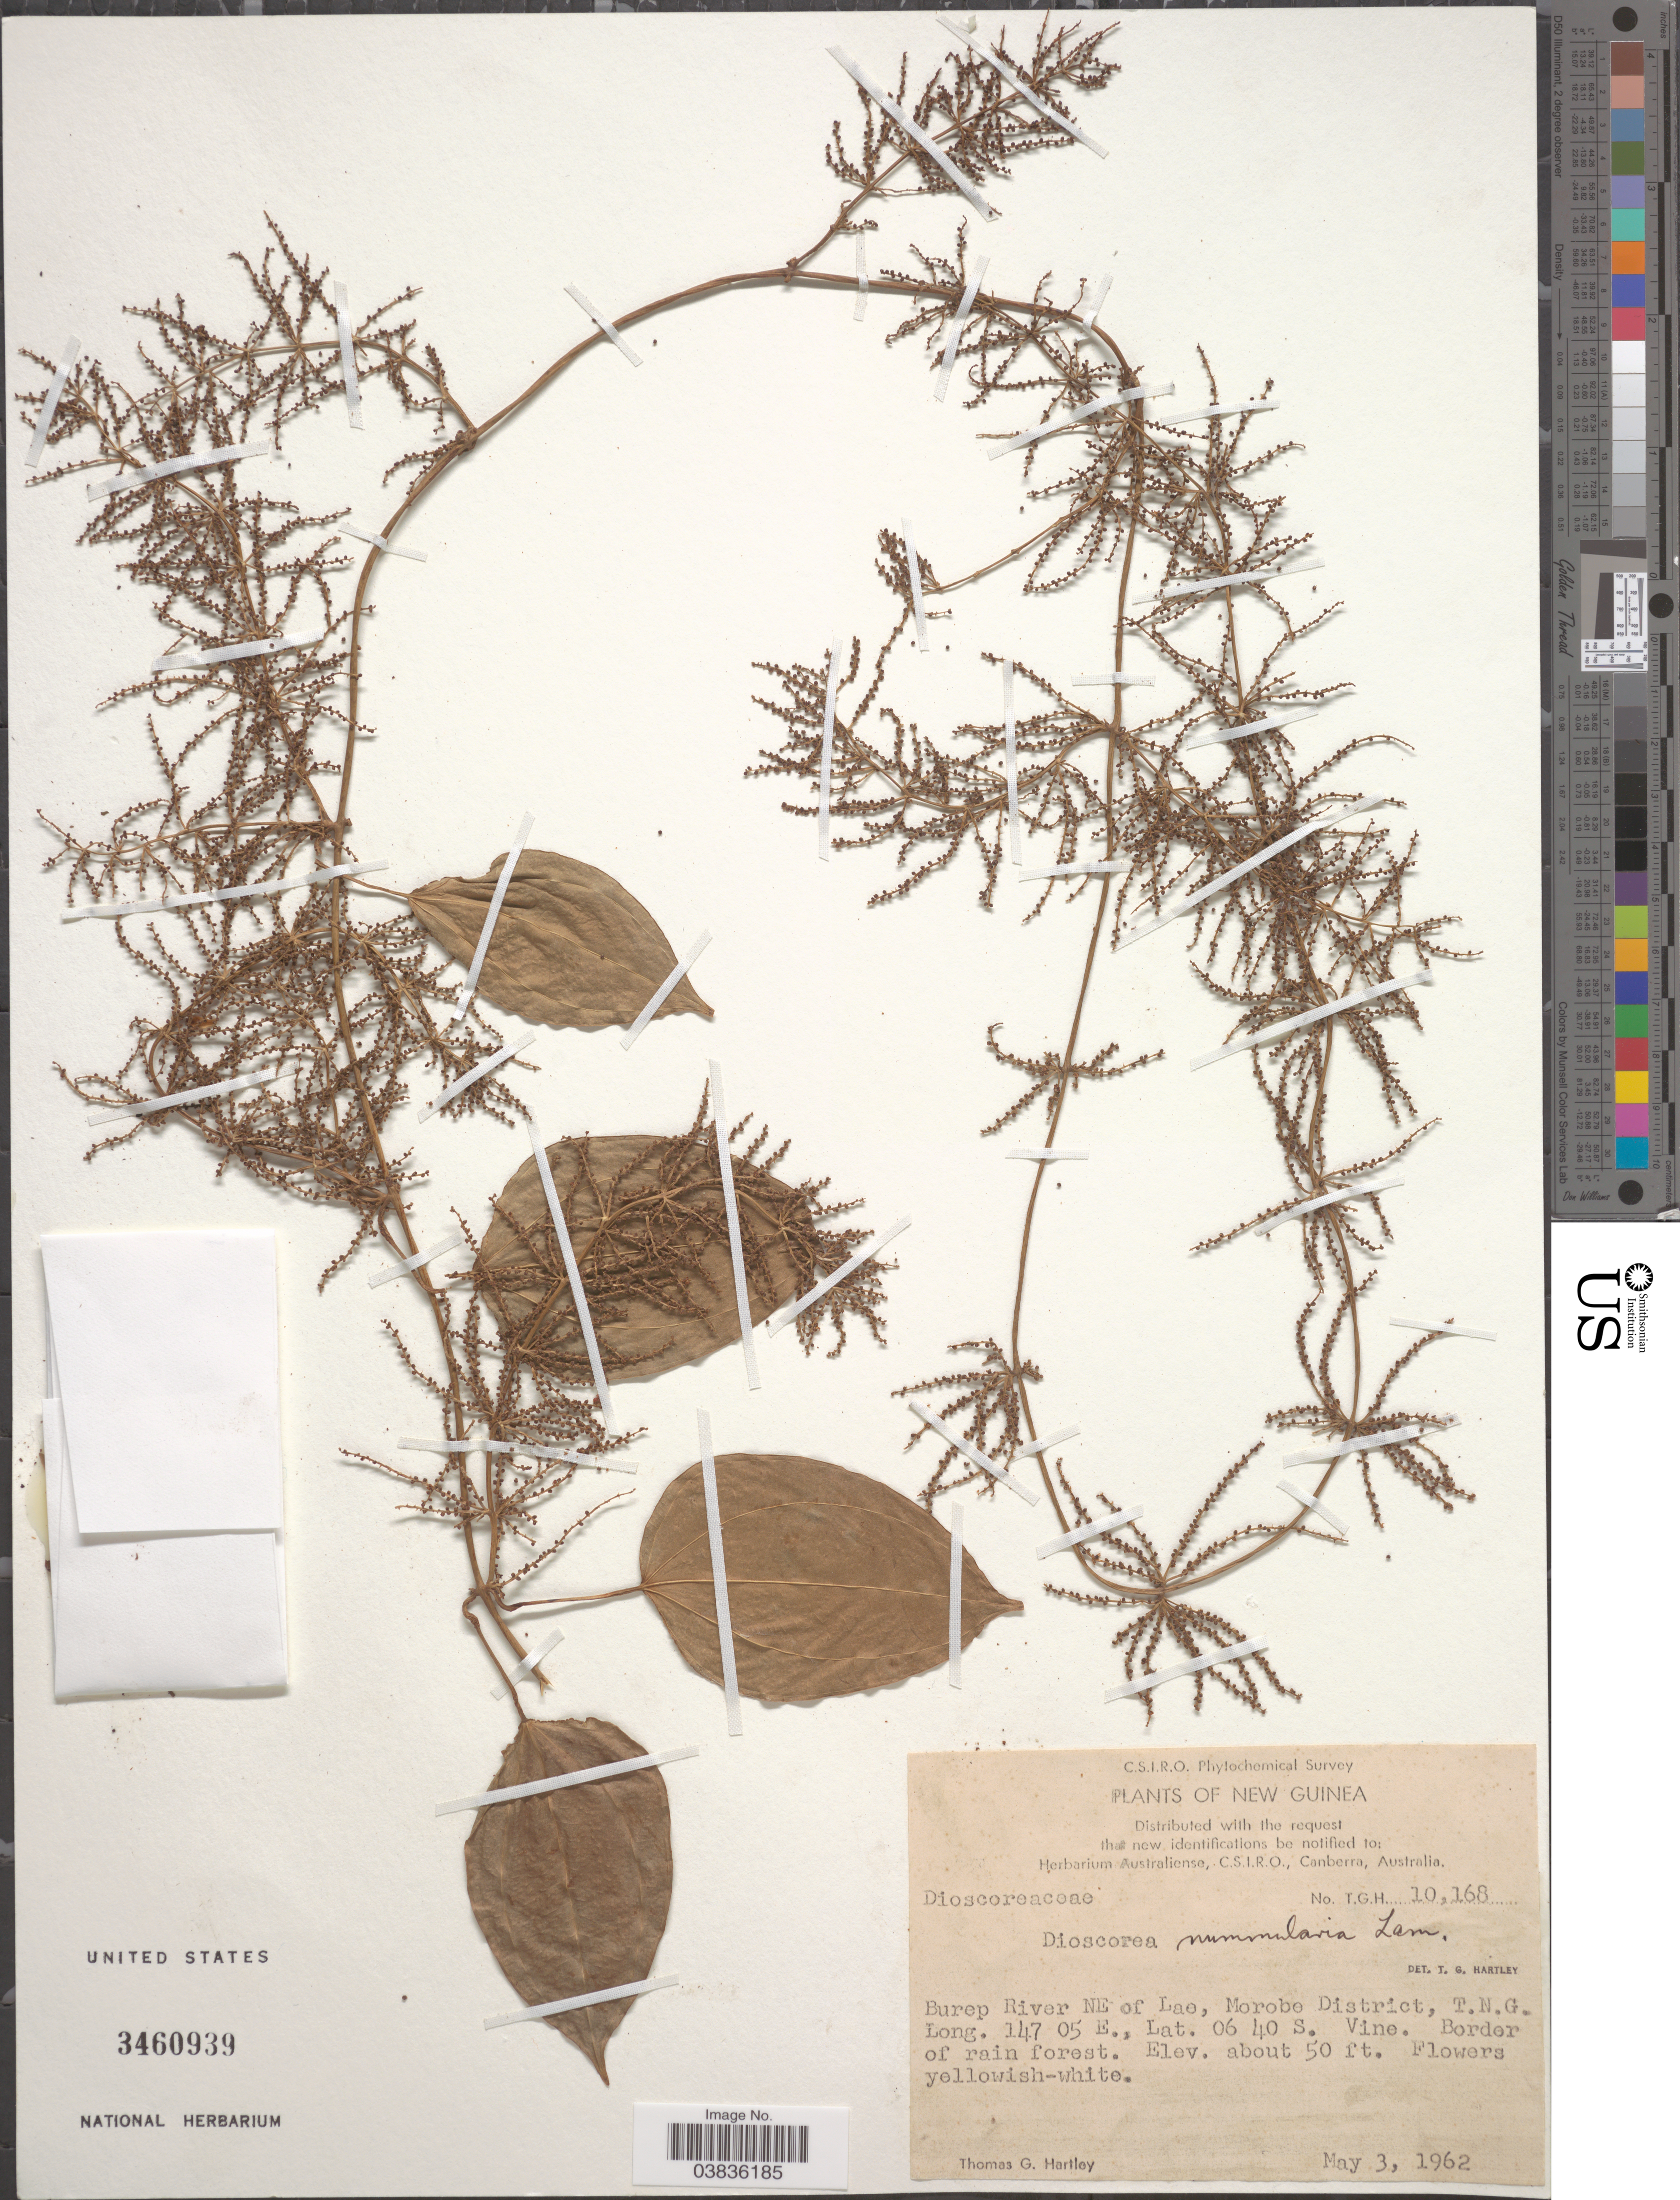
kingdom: Plantae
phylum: Tracheophyta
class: Liliopsida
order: Dioscoreales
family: Dioscoreaceae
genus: Dioscorea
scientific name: Dioscorea nummularia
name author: Lam.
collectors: T. G. Hartley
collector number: TGH 10168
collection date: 1962-05-03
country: Papua New Guinea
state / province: Morobe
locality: New Guinea. Burep River NE of Lae, Morobe District, T.N.G.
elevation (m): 15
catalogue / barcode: US 3460939